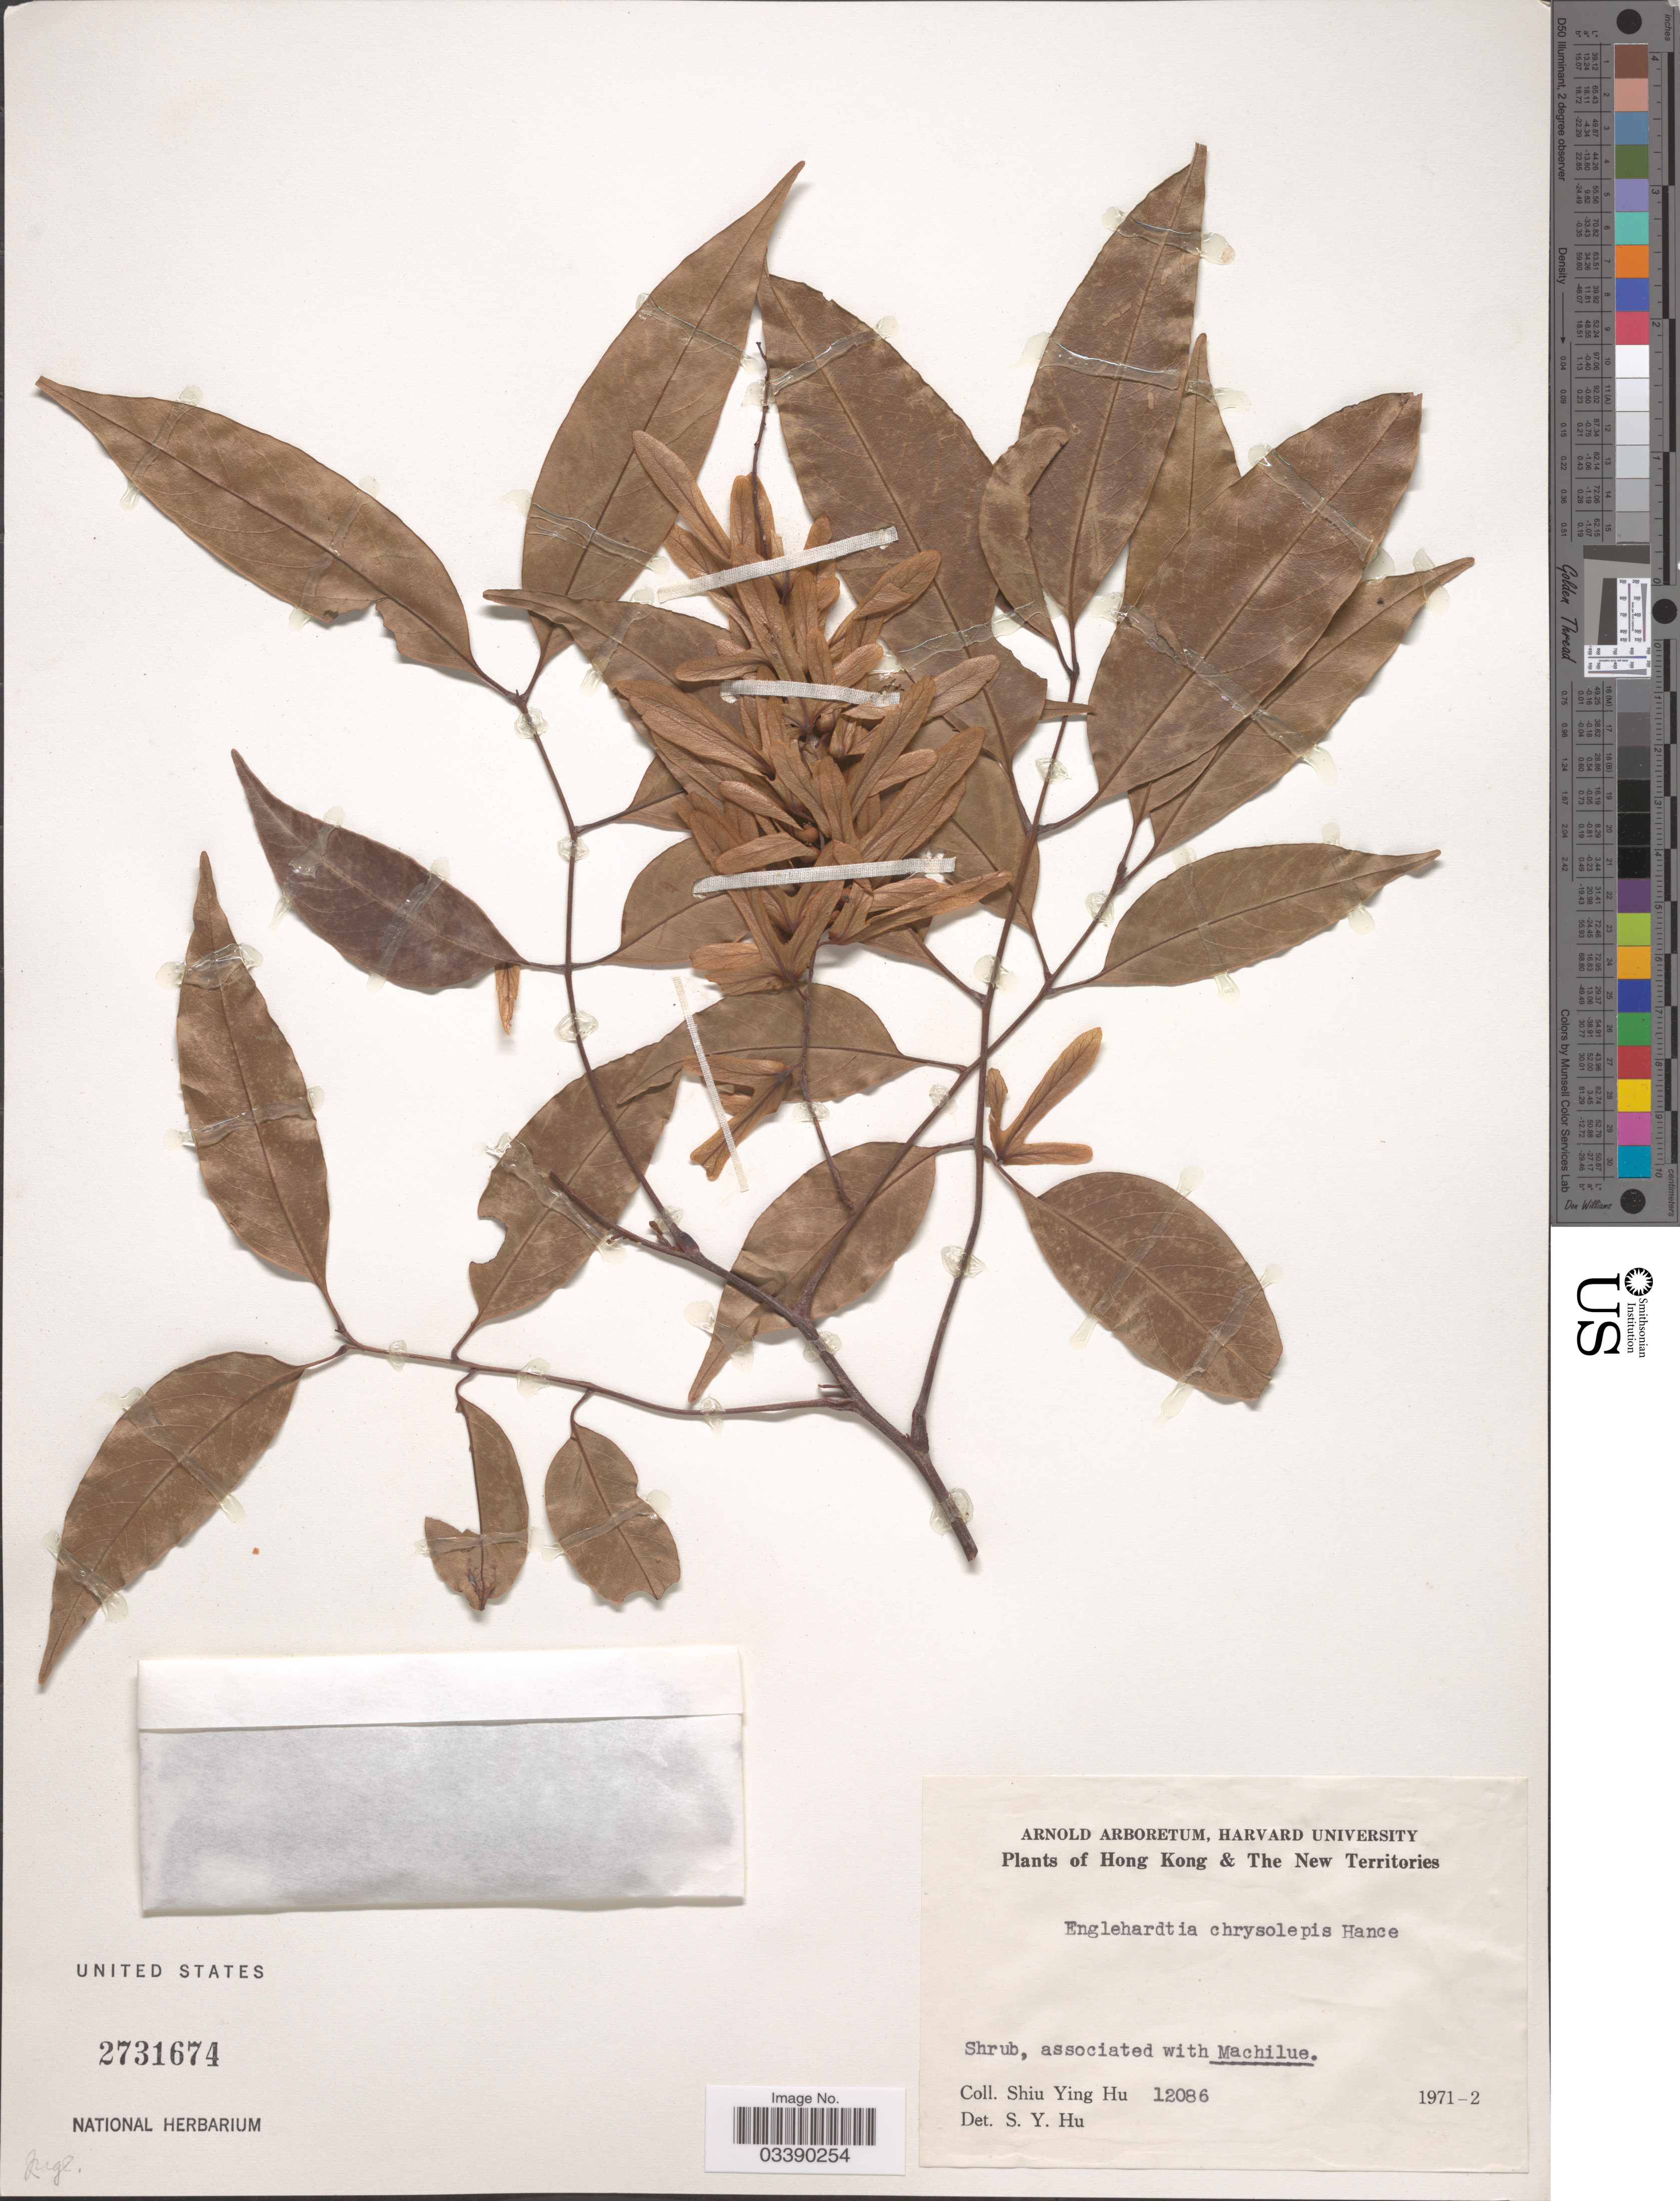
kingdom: Plantae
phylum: Tracheophyta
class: Magnoliopsida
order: Fagales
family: Juglandaceae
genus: Engelhardia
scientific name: Engelhardia roxburghiana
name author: Lindl.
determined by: Strong, M. T., (US), Smithsonian Institution - National Museum of Natural History (UNITED STATES)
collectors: S. Y. Hu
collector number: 12086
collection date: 1971/1972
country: China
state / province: Hong Kong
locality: The New Territories.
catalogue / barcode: US 2731674